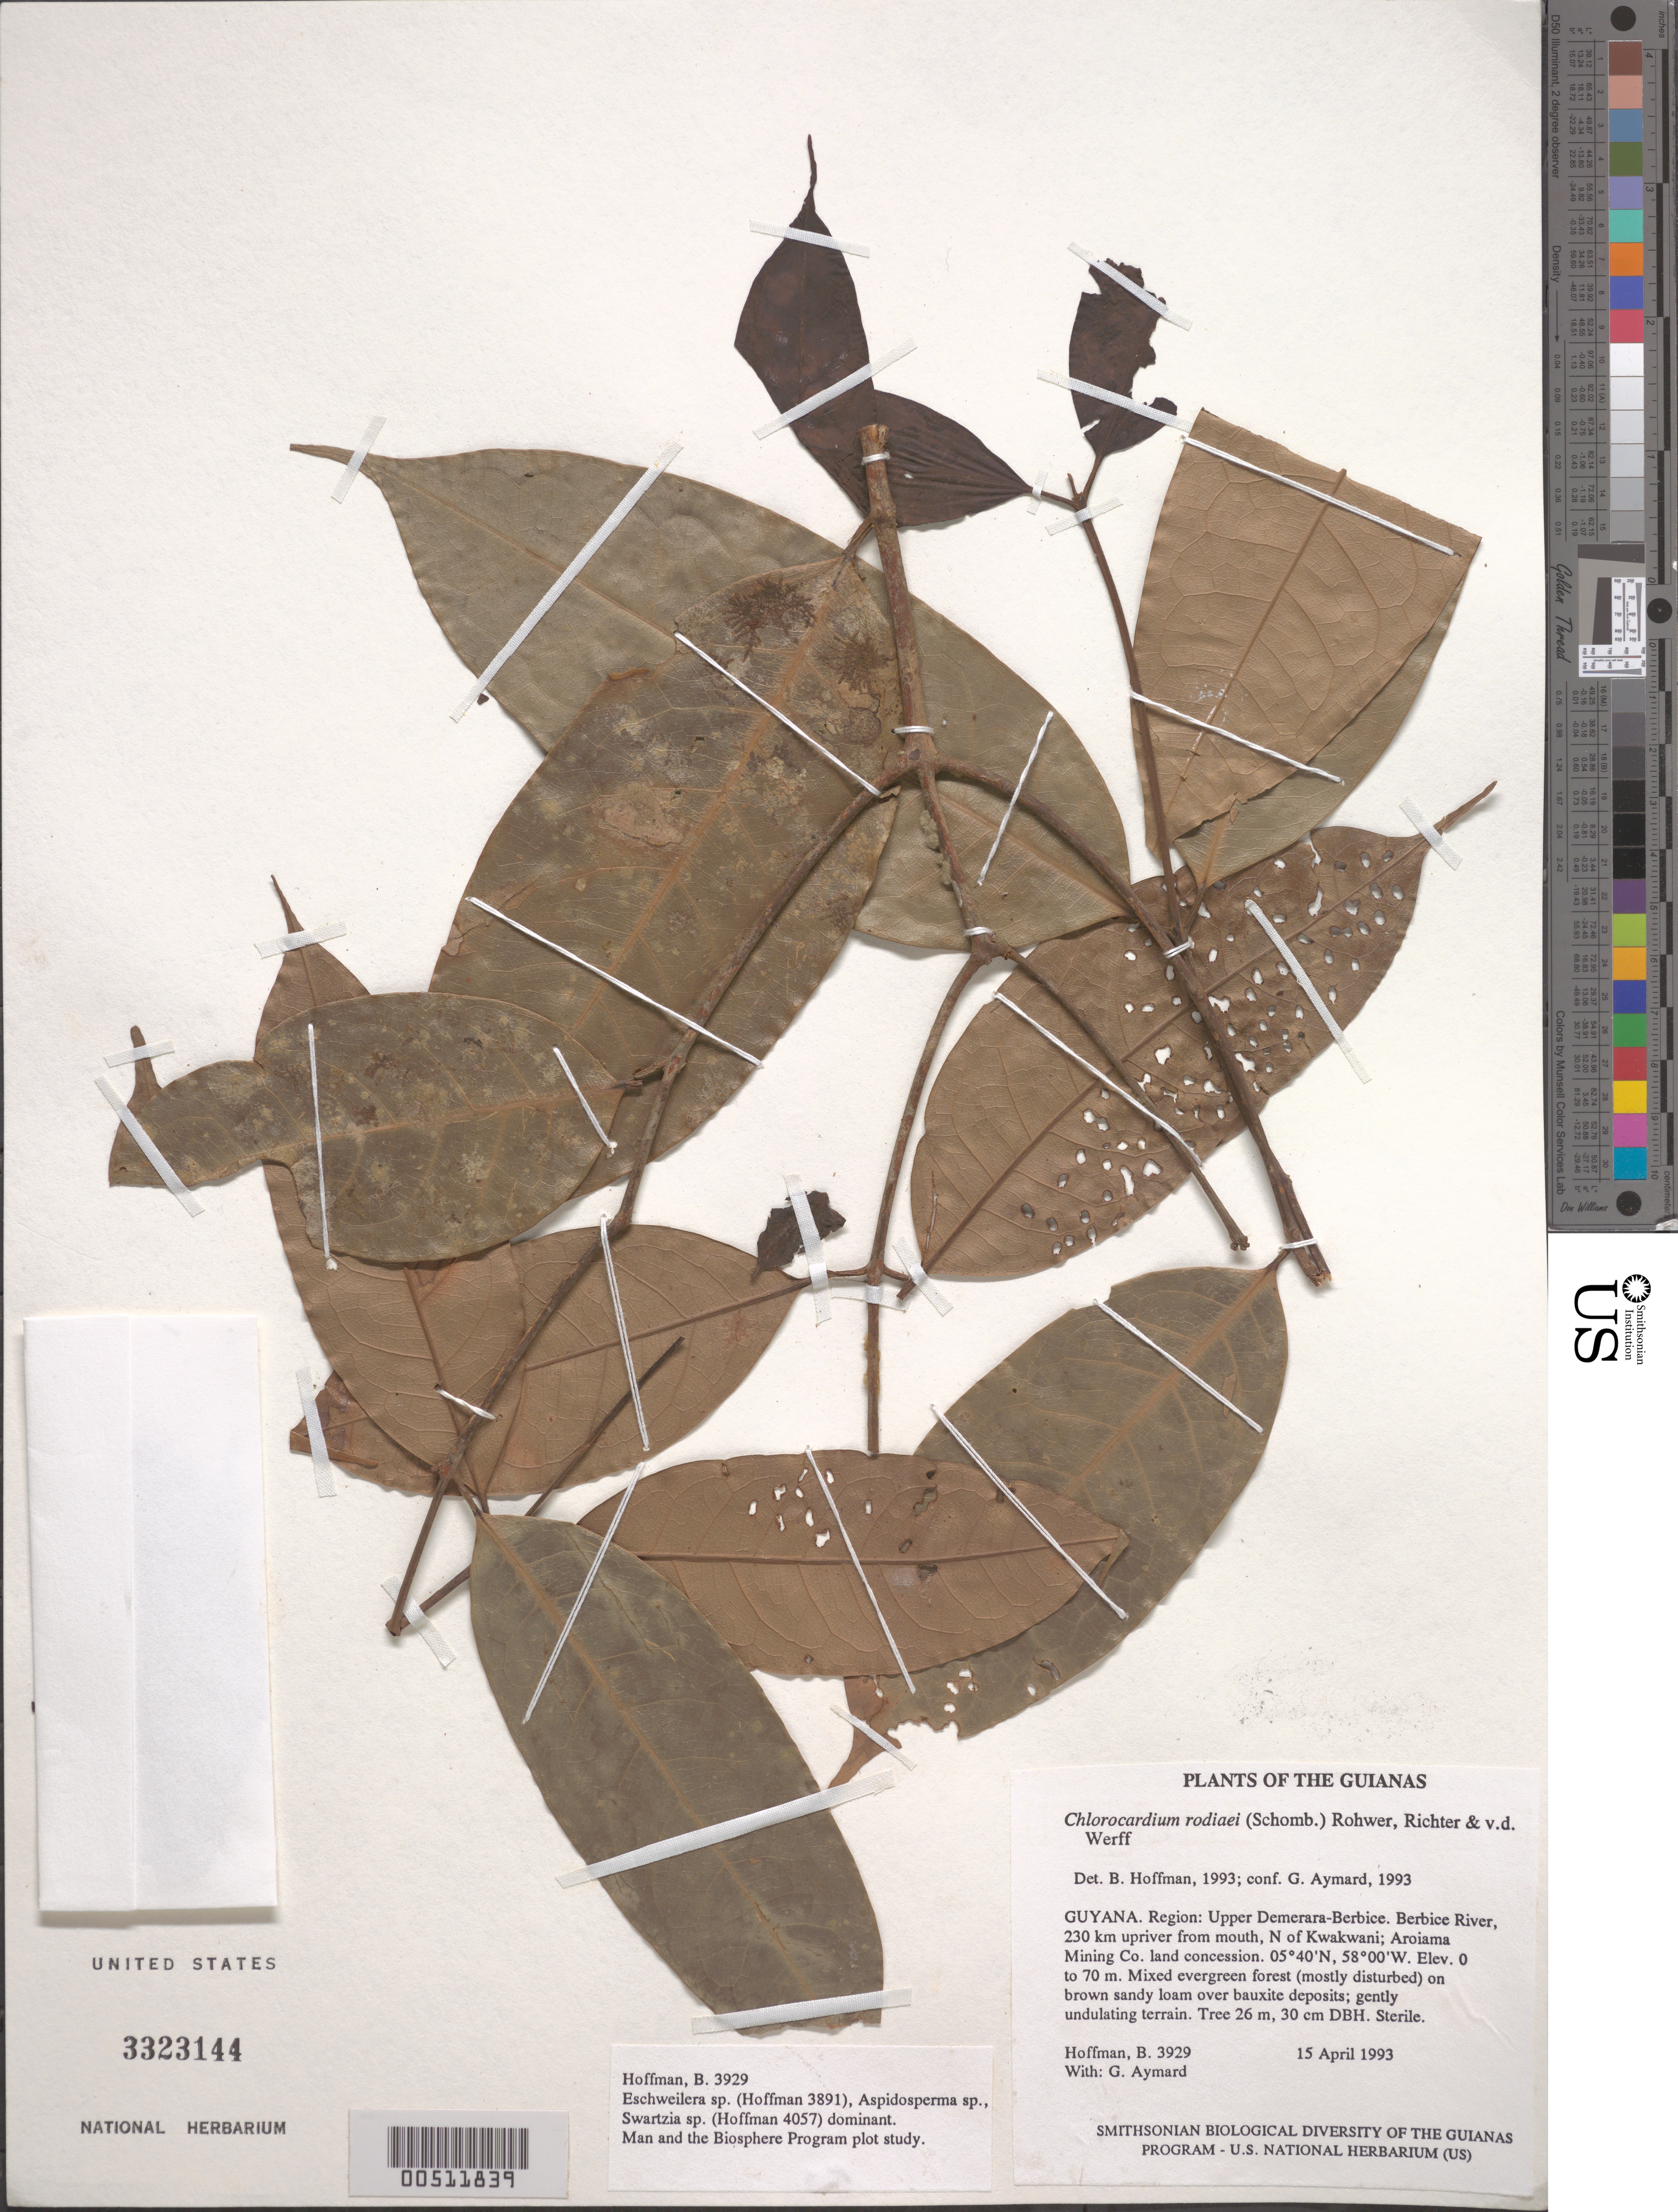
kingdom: Plantae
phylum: Tracheophyta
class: Magnoliopsida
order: Laurales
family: Lauraceae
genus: Chlorocardium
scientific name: Chlorocardium rodiei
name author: (R.H. Schomb.) Rohwer et al.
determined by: Aymard C., G. A., (PORT), Univ. Nac. Exp. de los Llanos Ezequiel Zamora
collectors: B. Hoffman & G. A. Aymard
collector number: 3929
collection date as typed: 15 April 1993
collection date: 1993-04-15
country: Guyana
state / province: U. Demerara-Berbice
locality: Berbice River, 230 km upriver from mouth, N of Kwakwani; Aroiama Mining Co. land concession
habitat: Mixed evergreen forest (mostly disturbed) on brown sandy loam over bauxite deposits; gently undulating terrain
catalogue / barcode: US 3323144